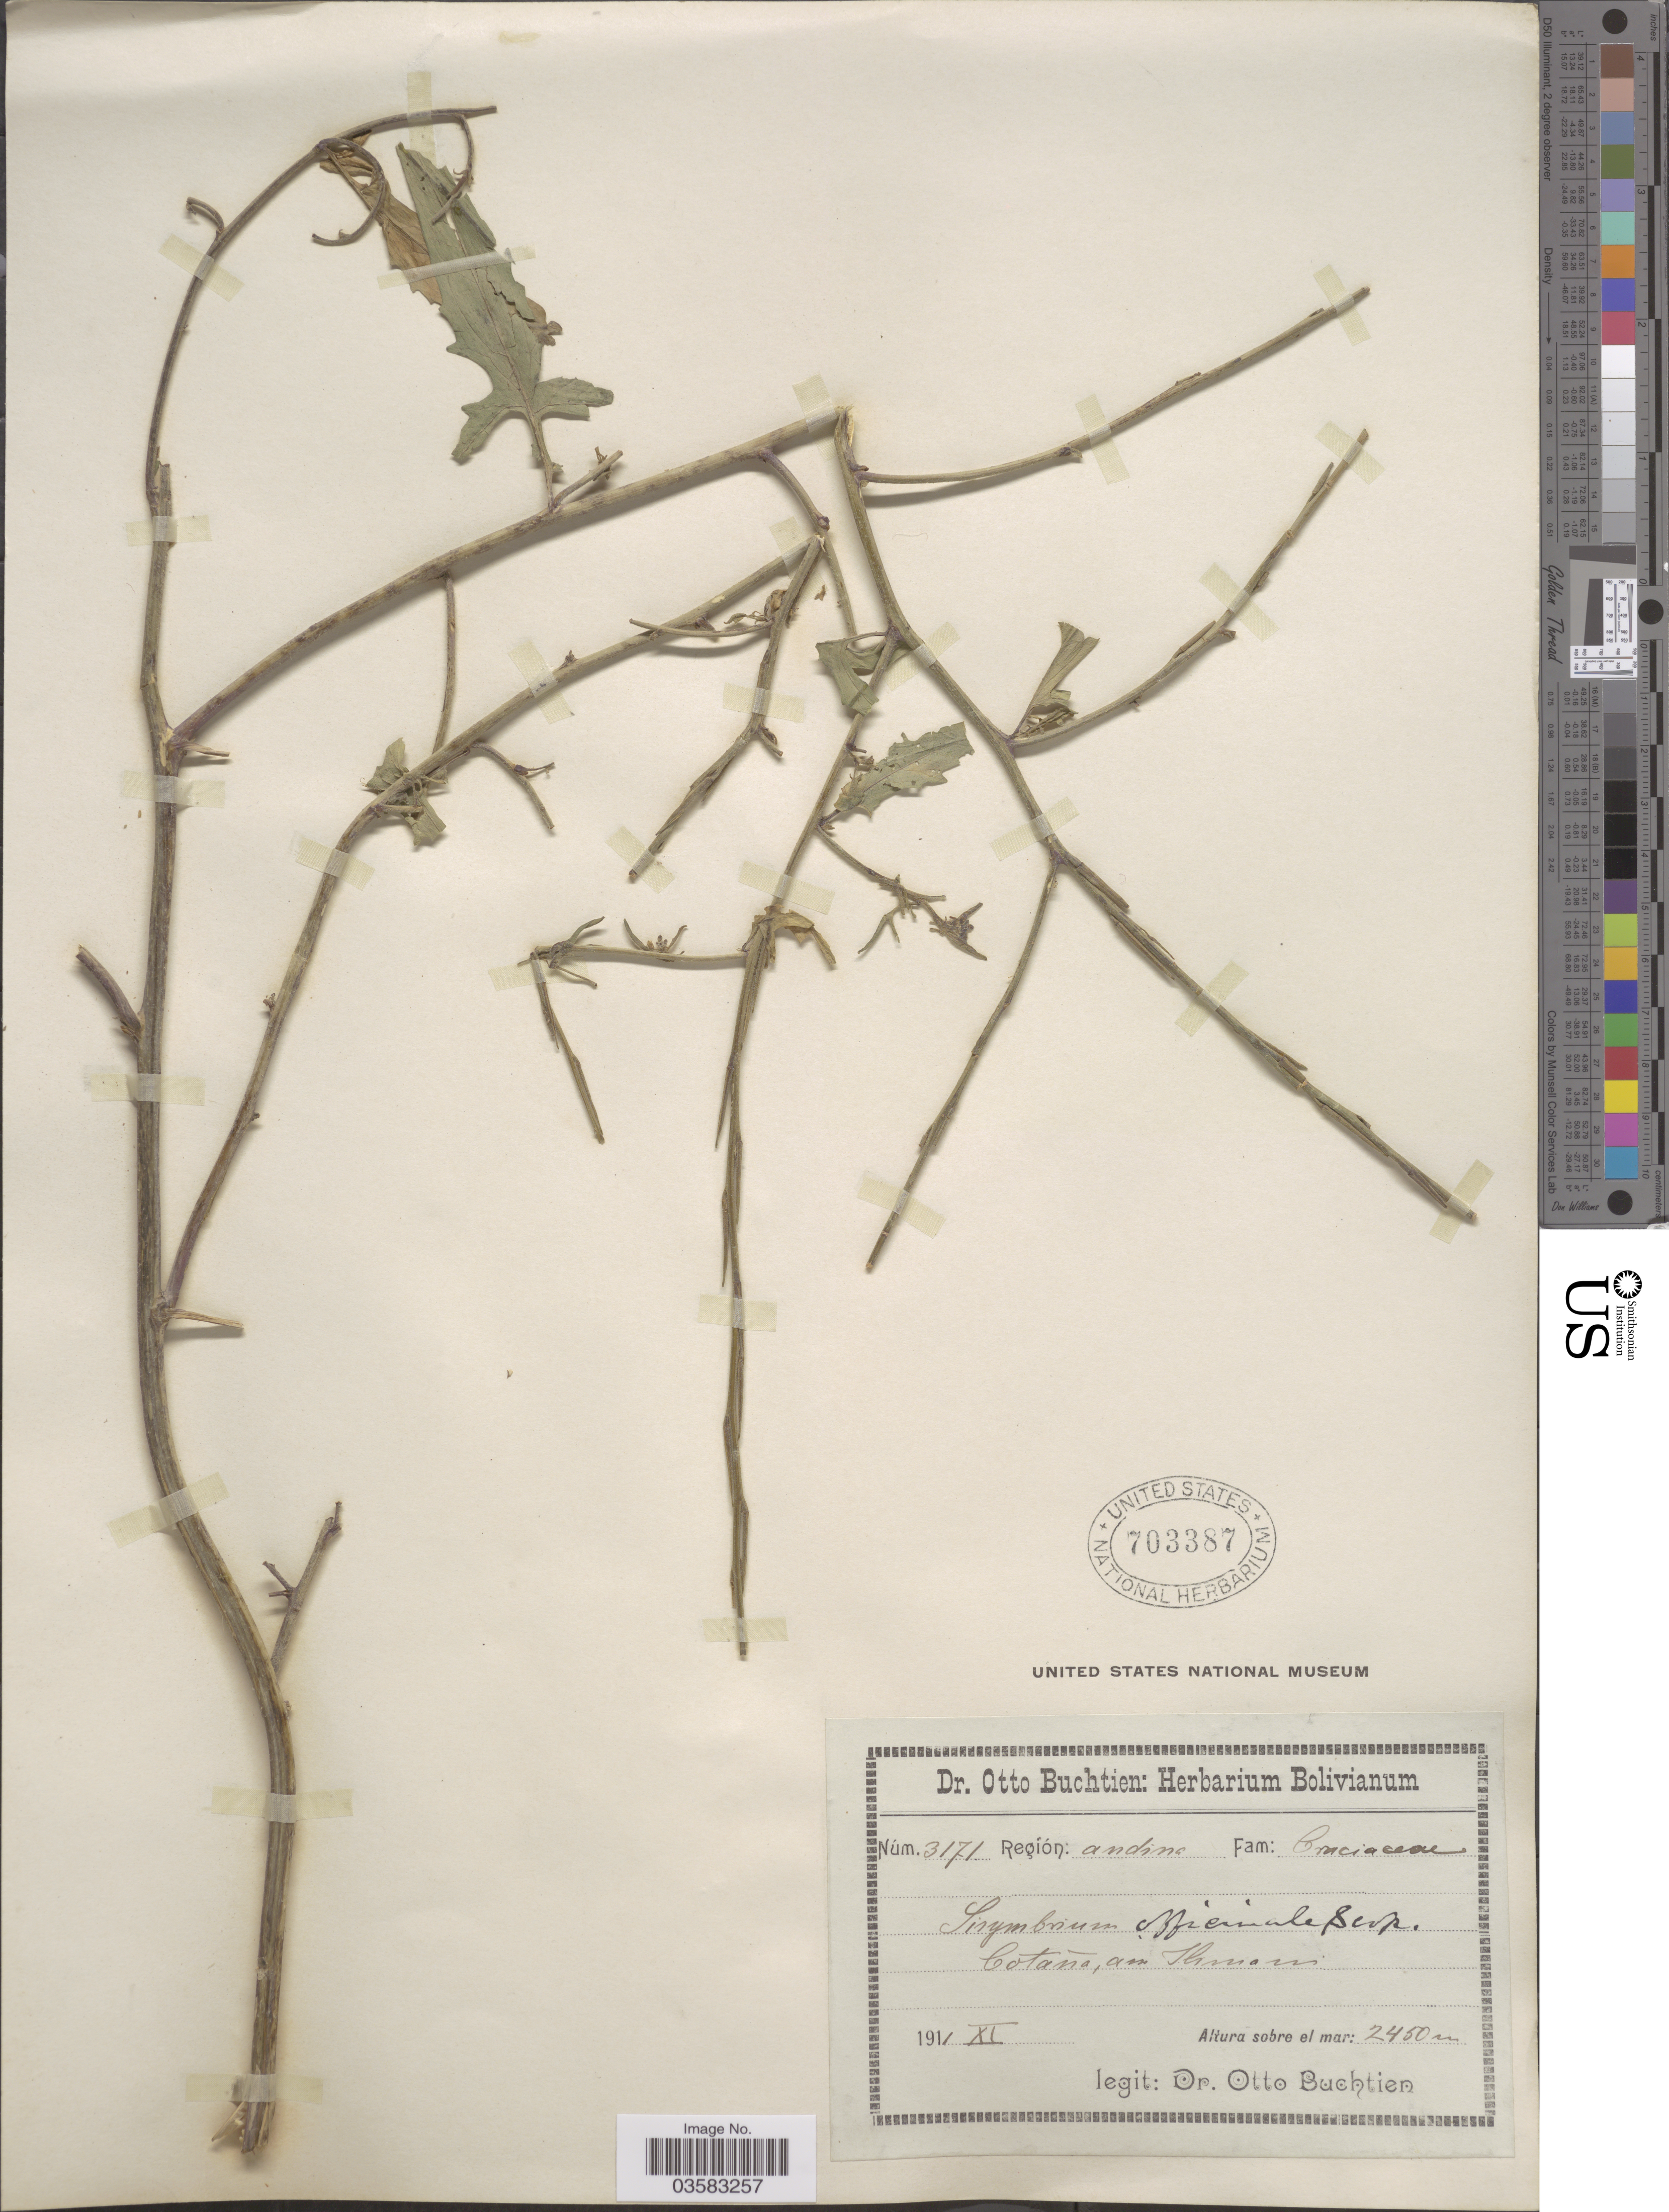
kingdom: Plantae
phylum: Tracheophyta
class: Magnoliopsida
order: Brassicales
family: Brassicaceae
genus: Sisymbrium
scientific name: Sisymbrium officinale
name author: (L.) Scop.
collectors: O. Buchtien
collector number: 3171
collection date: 1911-11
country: Bolivia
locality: Región: Andine.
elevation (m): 2450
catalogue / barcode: US 703387